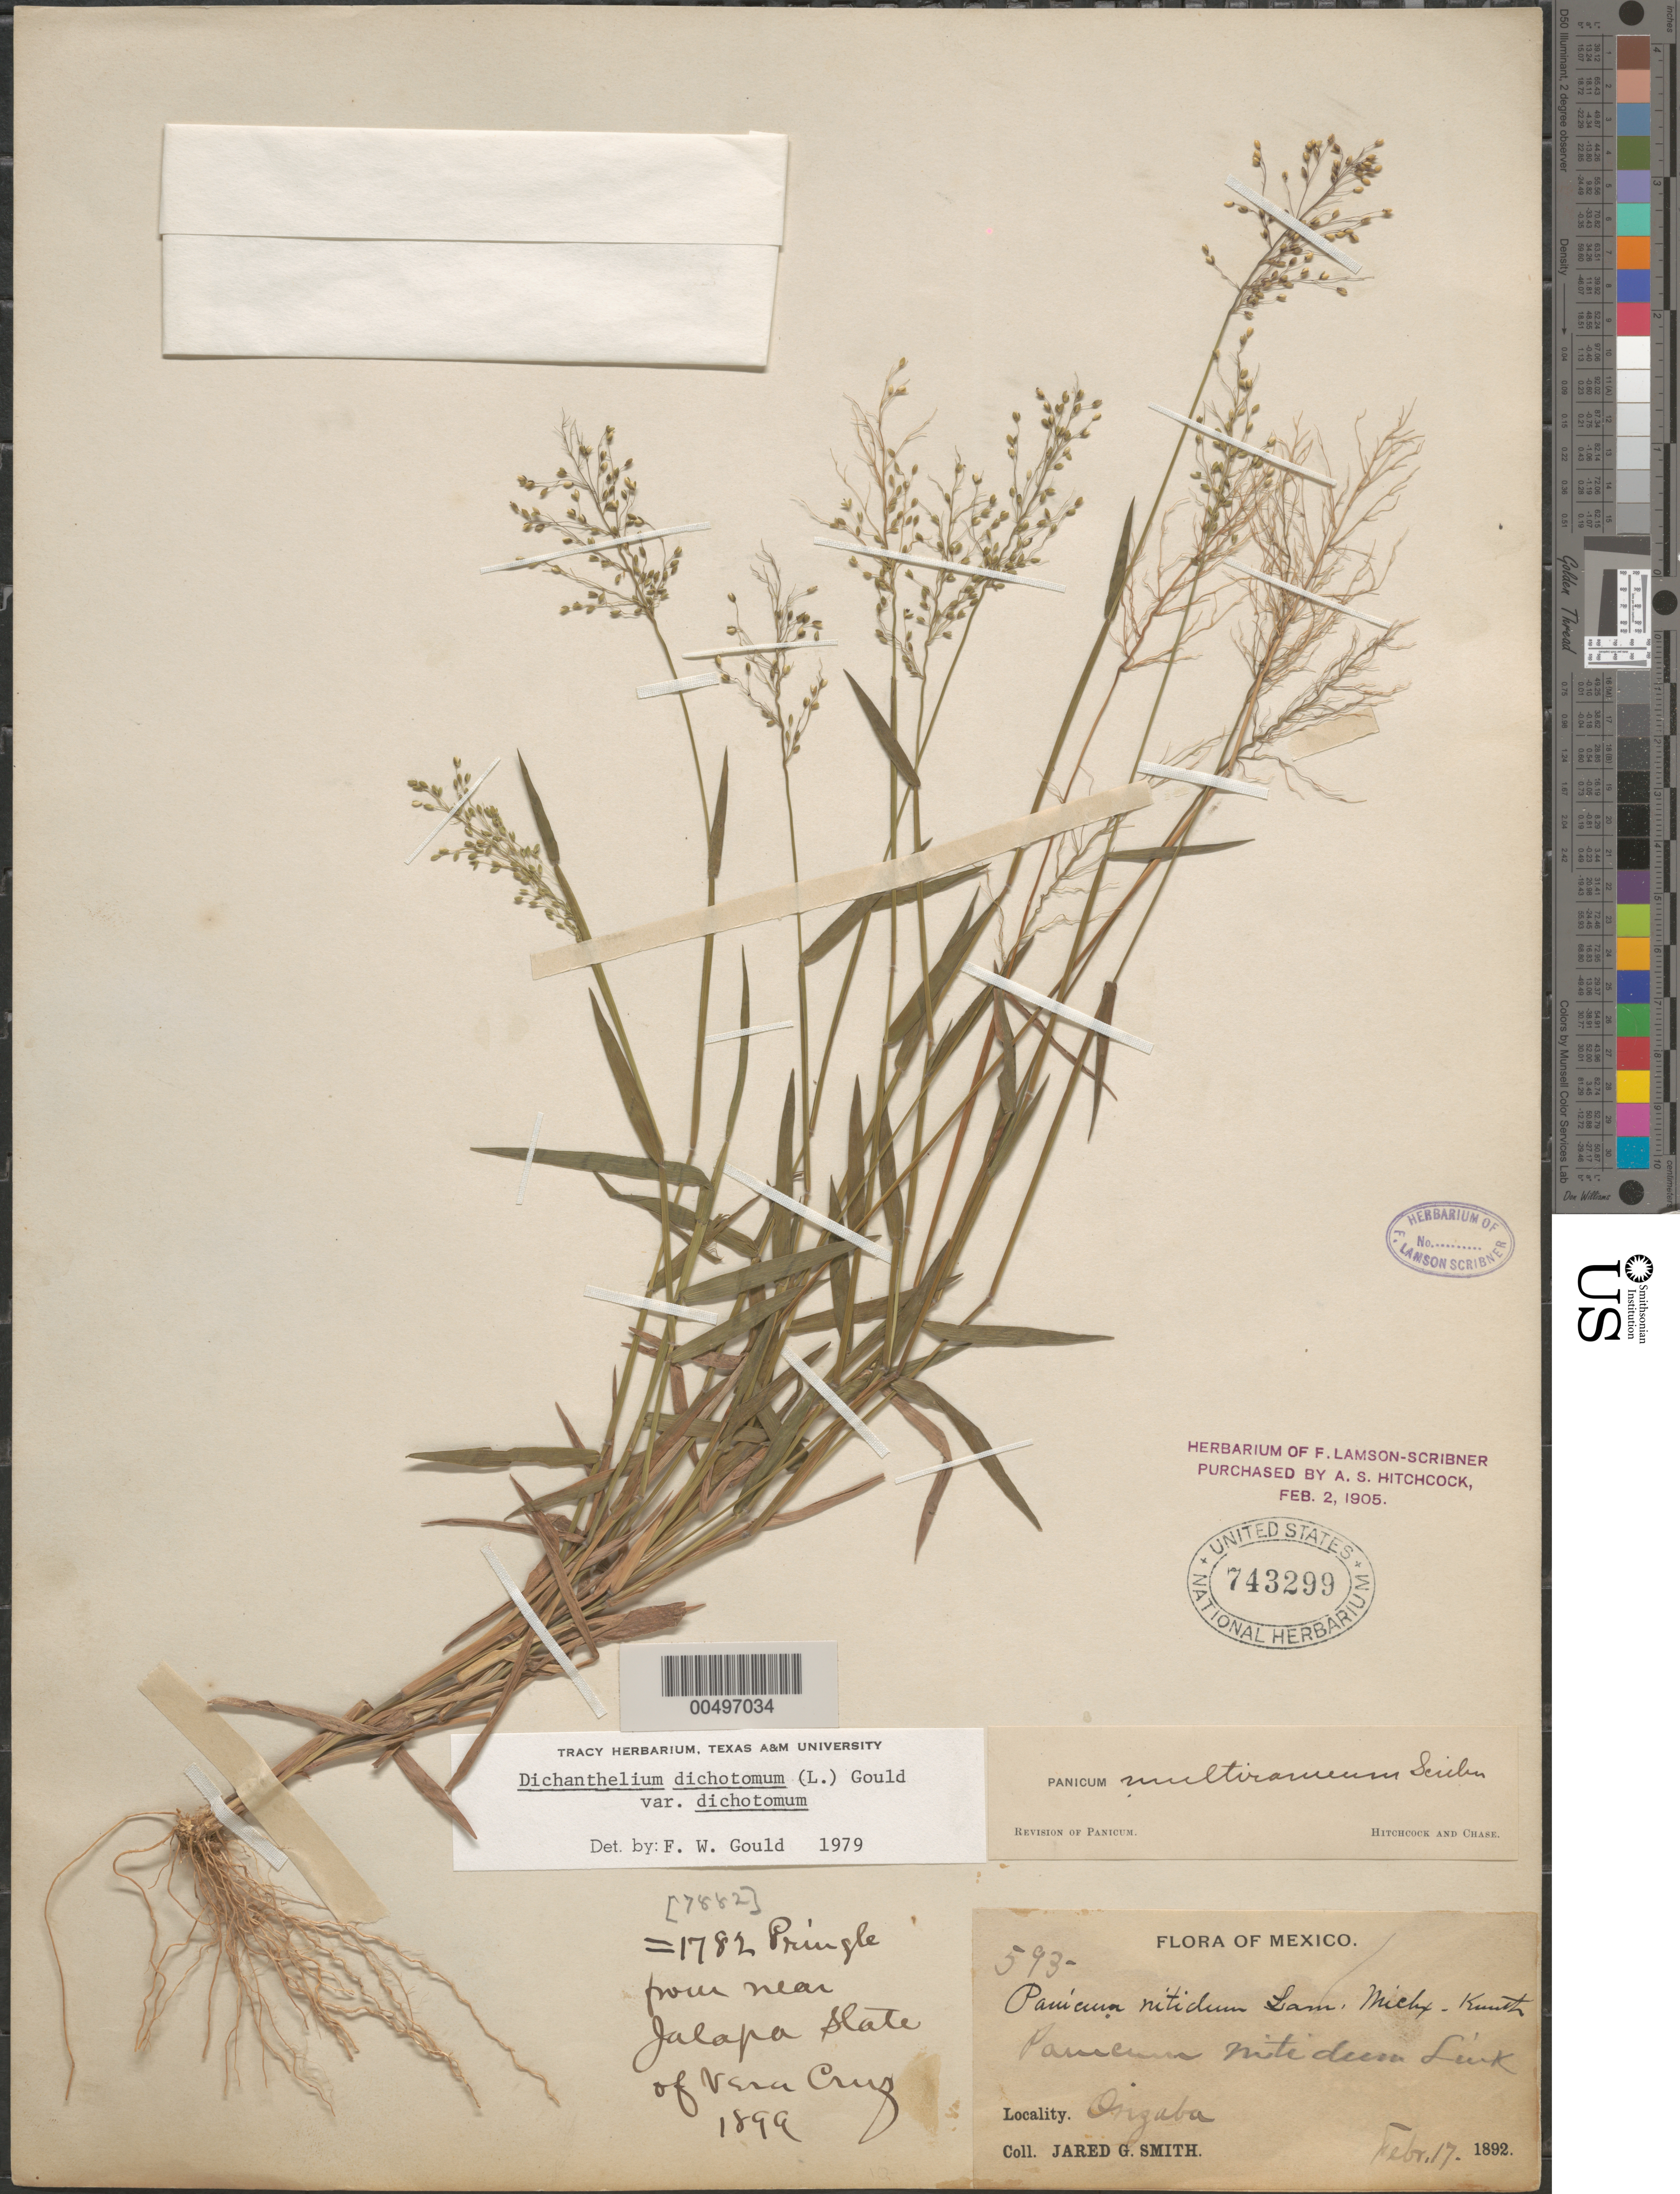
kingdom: Plantae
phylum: Tracheophyta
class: Liliopsida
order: Poales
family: Poaceae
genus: Dichanthelium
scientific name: Dichanthelium dichotomum var. dichotomum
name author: (L.) Gould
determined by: Gould, F. W.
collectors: J. G. Smith & -- Pringle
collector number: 593/1782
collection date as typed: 17 Feb 1892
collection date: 1892-02-17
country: Mexico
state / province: Veracruz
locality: Near Jalapa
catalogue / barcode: US 743299